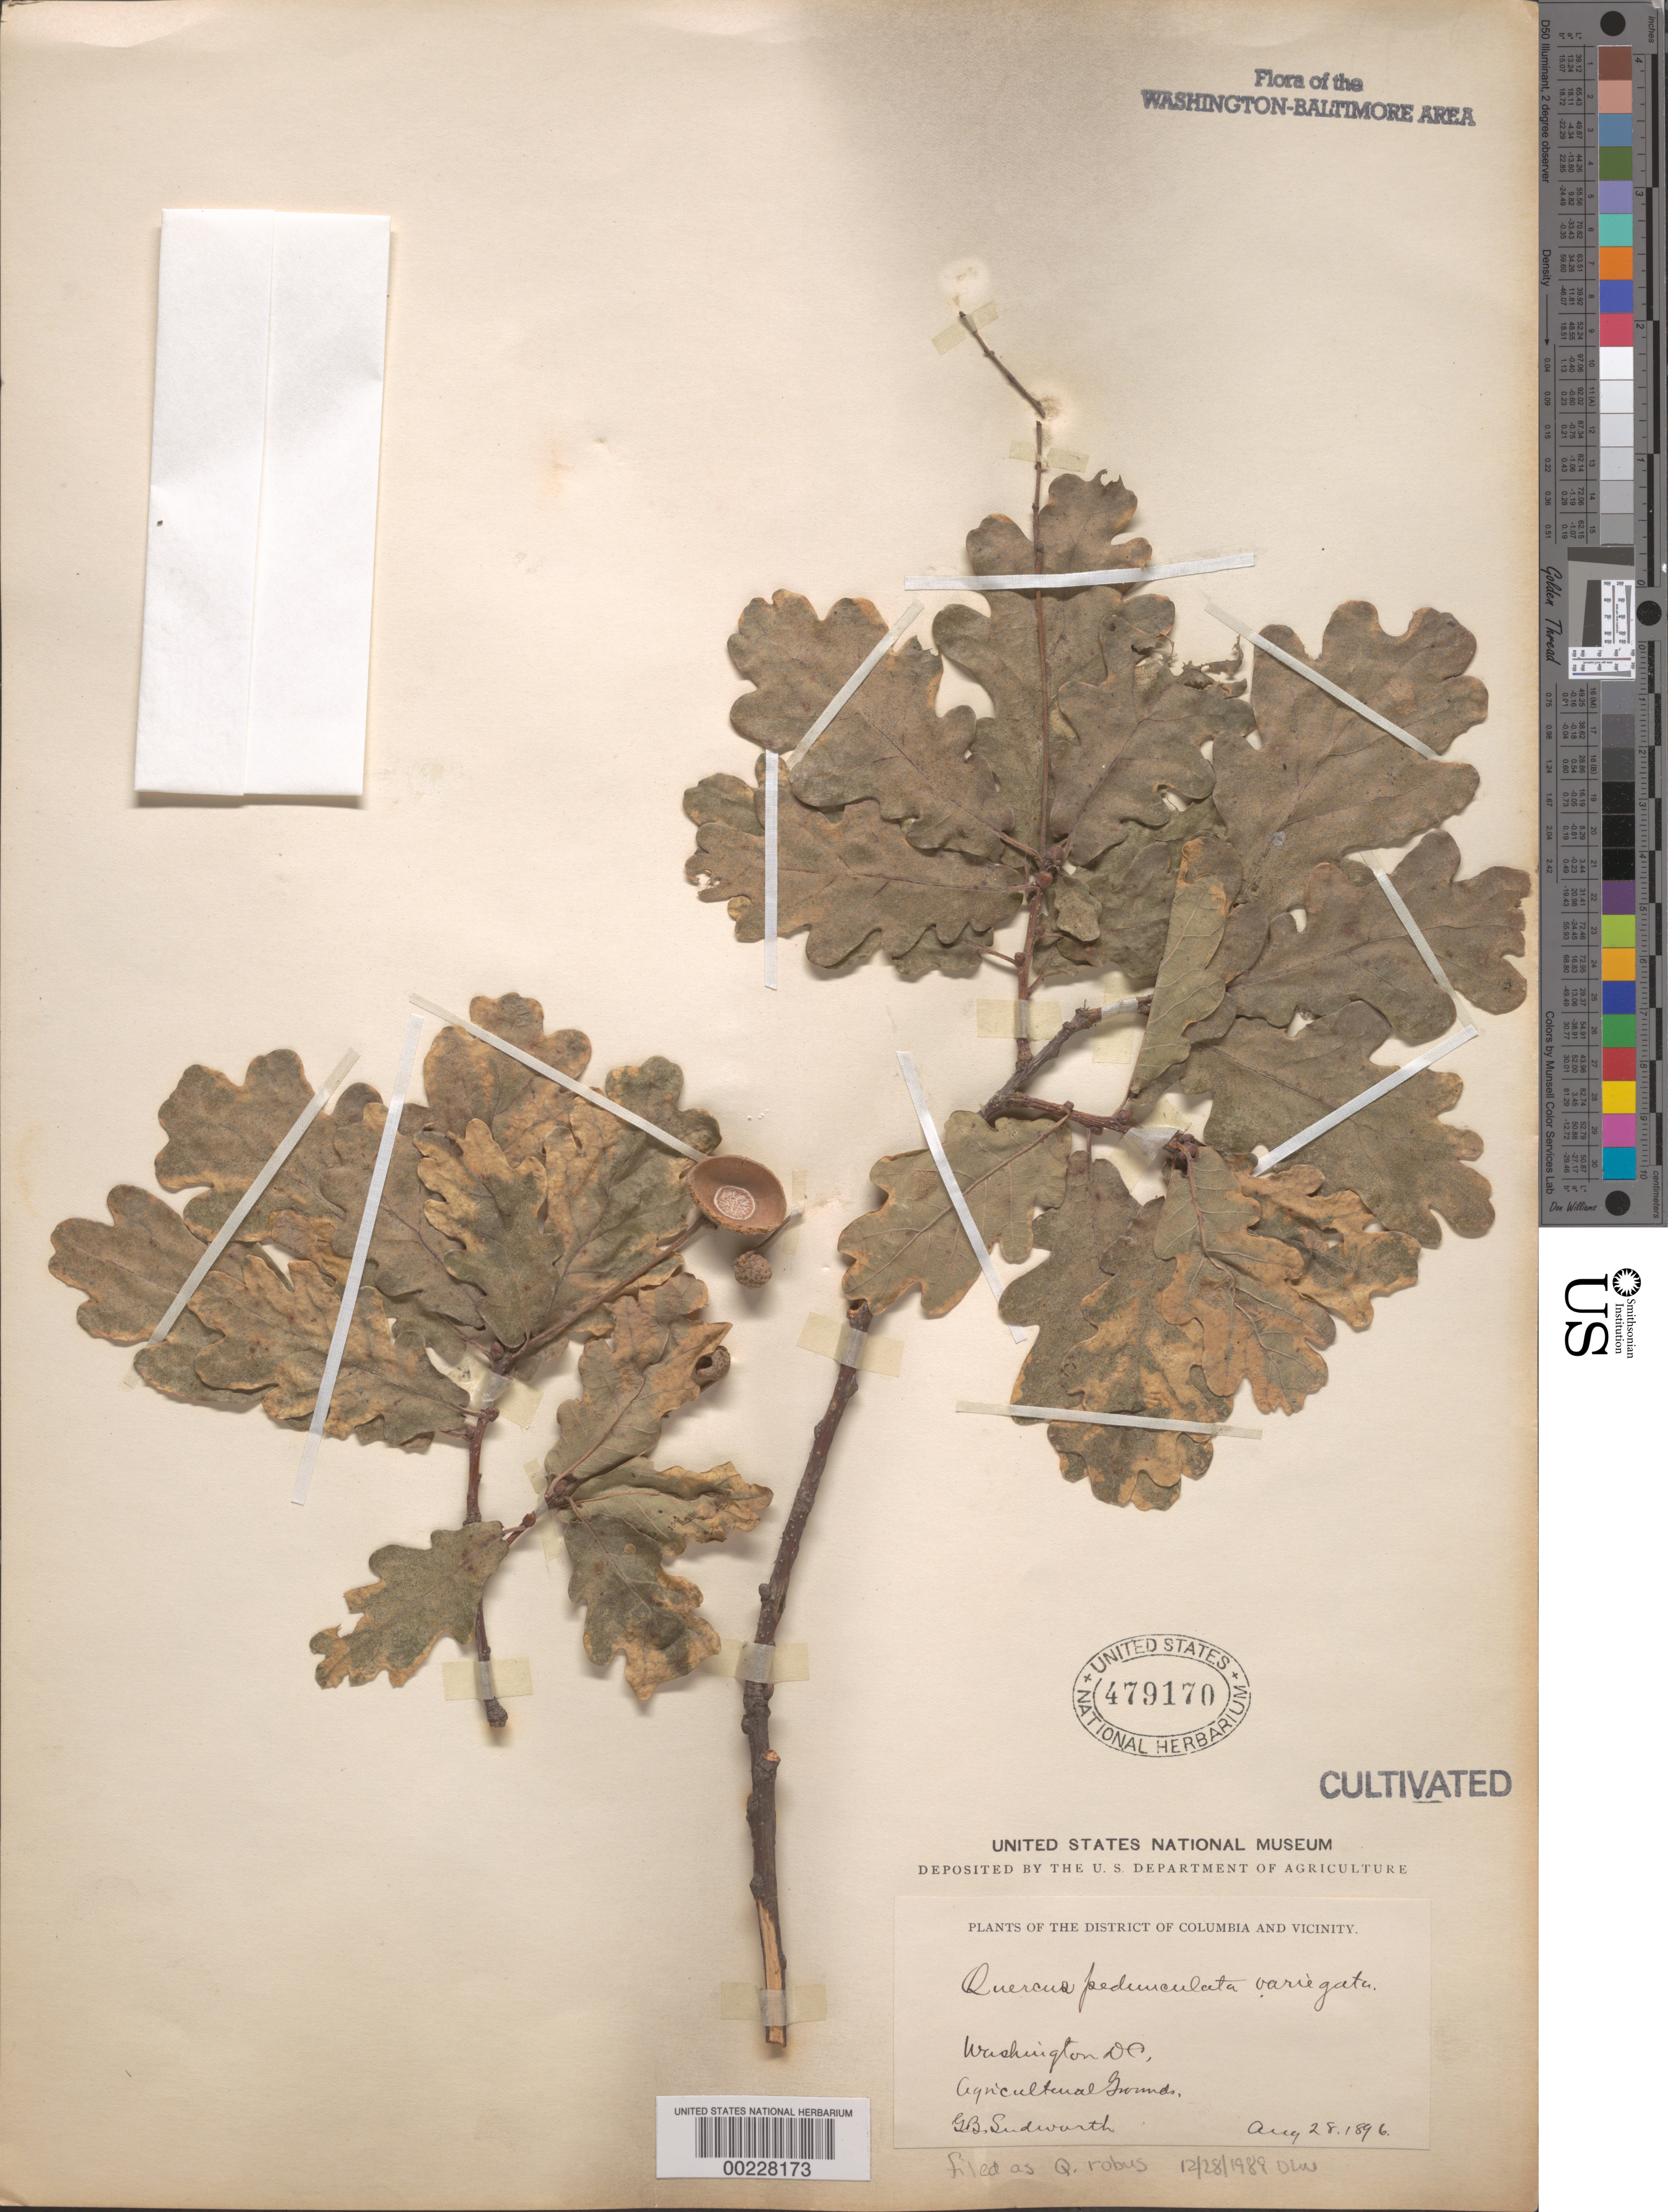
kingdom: Plantae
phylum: Tracheophyta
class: Magnoliopsida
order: Fagales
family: Fagaceae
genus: Quercus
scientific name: Quercus robur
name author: L.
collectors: G. B. Sudworth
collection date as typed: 28 Aug 1896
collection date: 1896-08-28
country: United States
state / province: District of Columbia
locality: Agricultural grounds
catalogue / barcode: US 479170